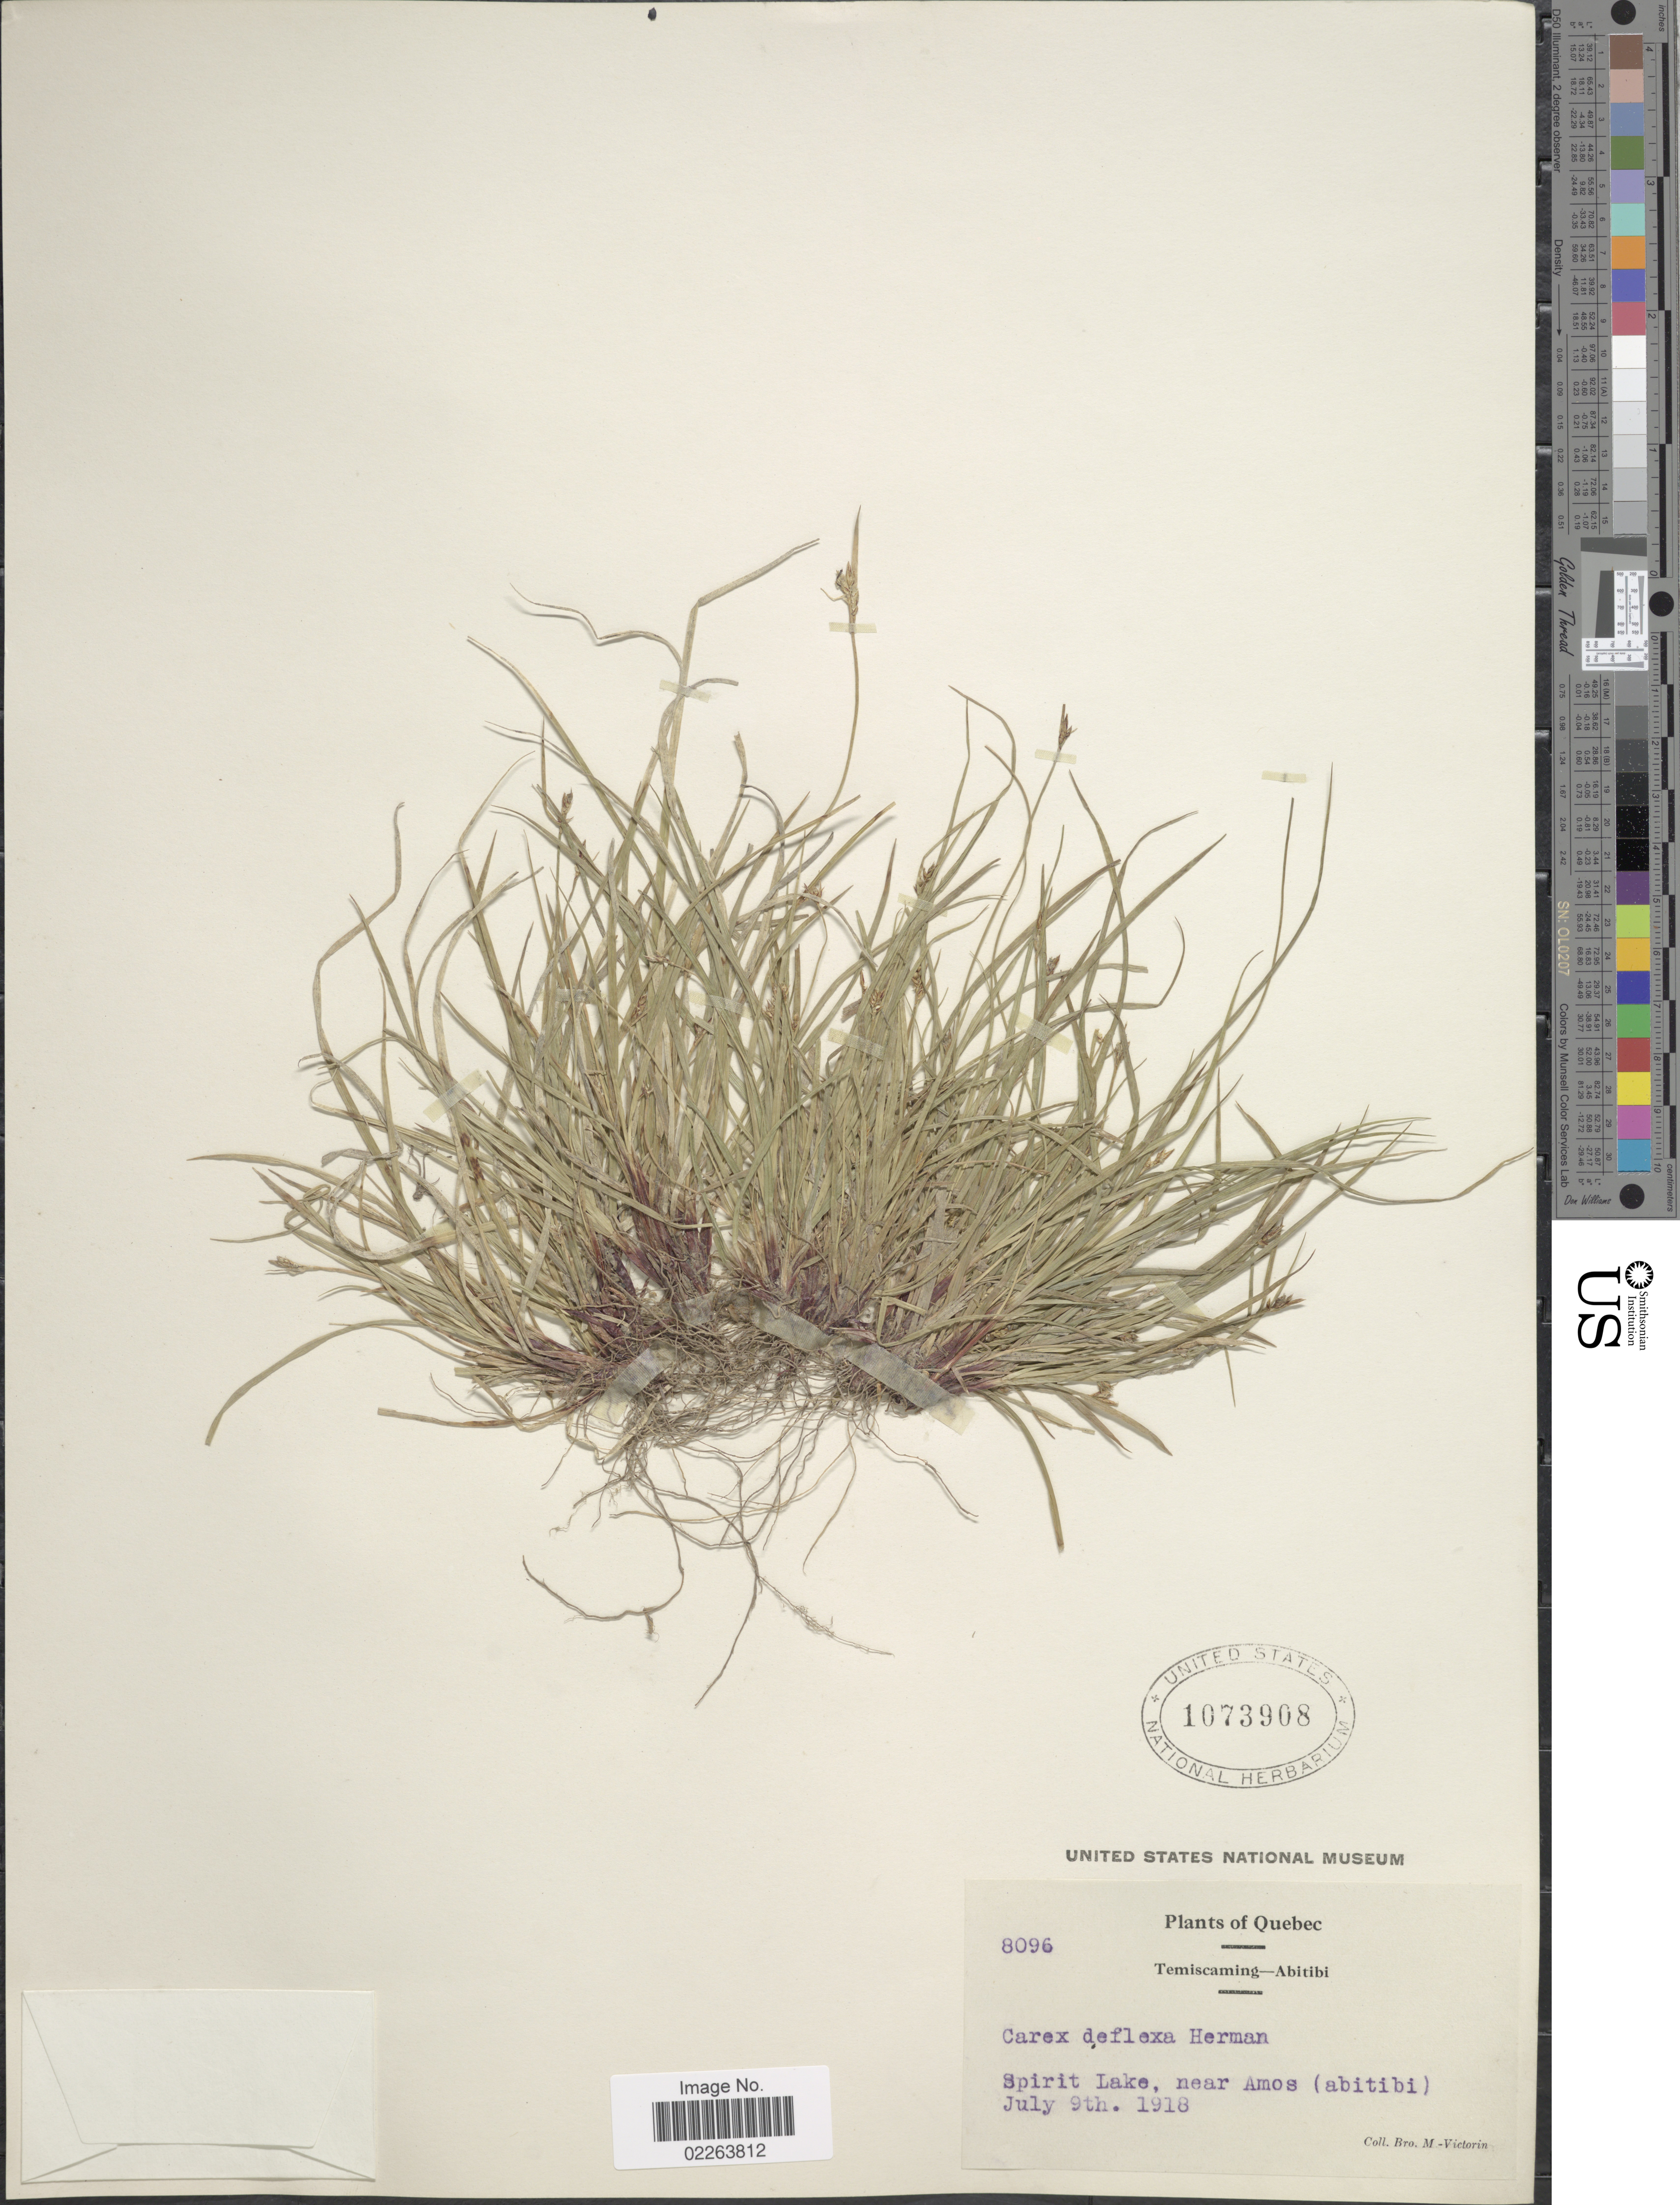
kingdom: Plantae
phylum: Tracheophyta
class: Liliopsida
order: Poales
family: Cyperaceae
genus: Carex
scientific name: Carex deflexa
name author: Hornem.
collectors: Fr. Marie-Victorin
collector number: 8096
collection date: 1918-07-09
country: Canada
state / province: Quebec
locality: Temiscaming- Abitibi. Spirit Lake, near Amos (abitibi)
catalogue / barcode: US 1073908